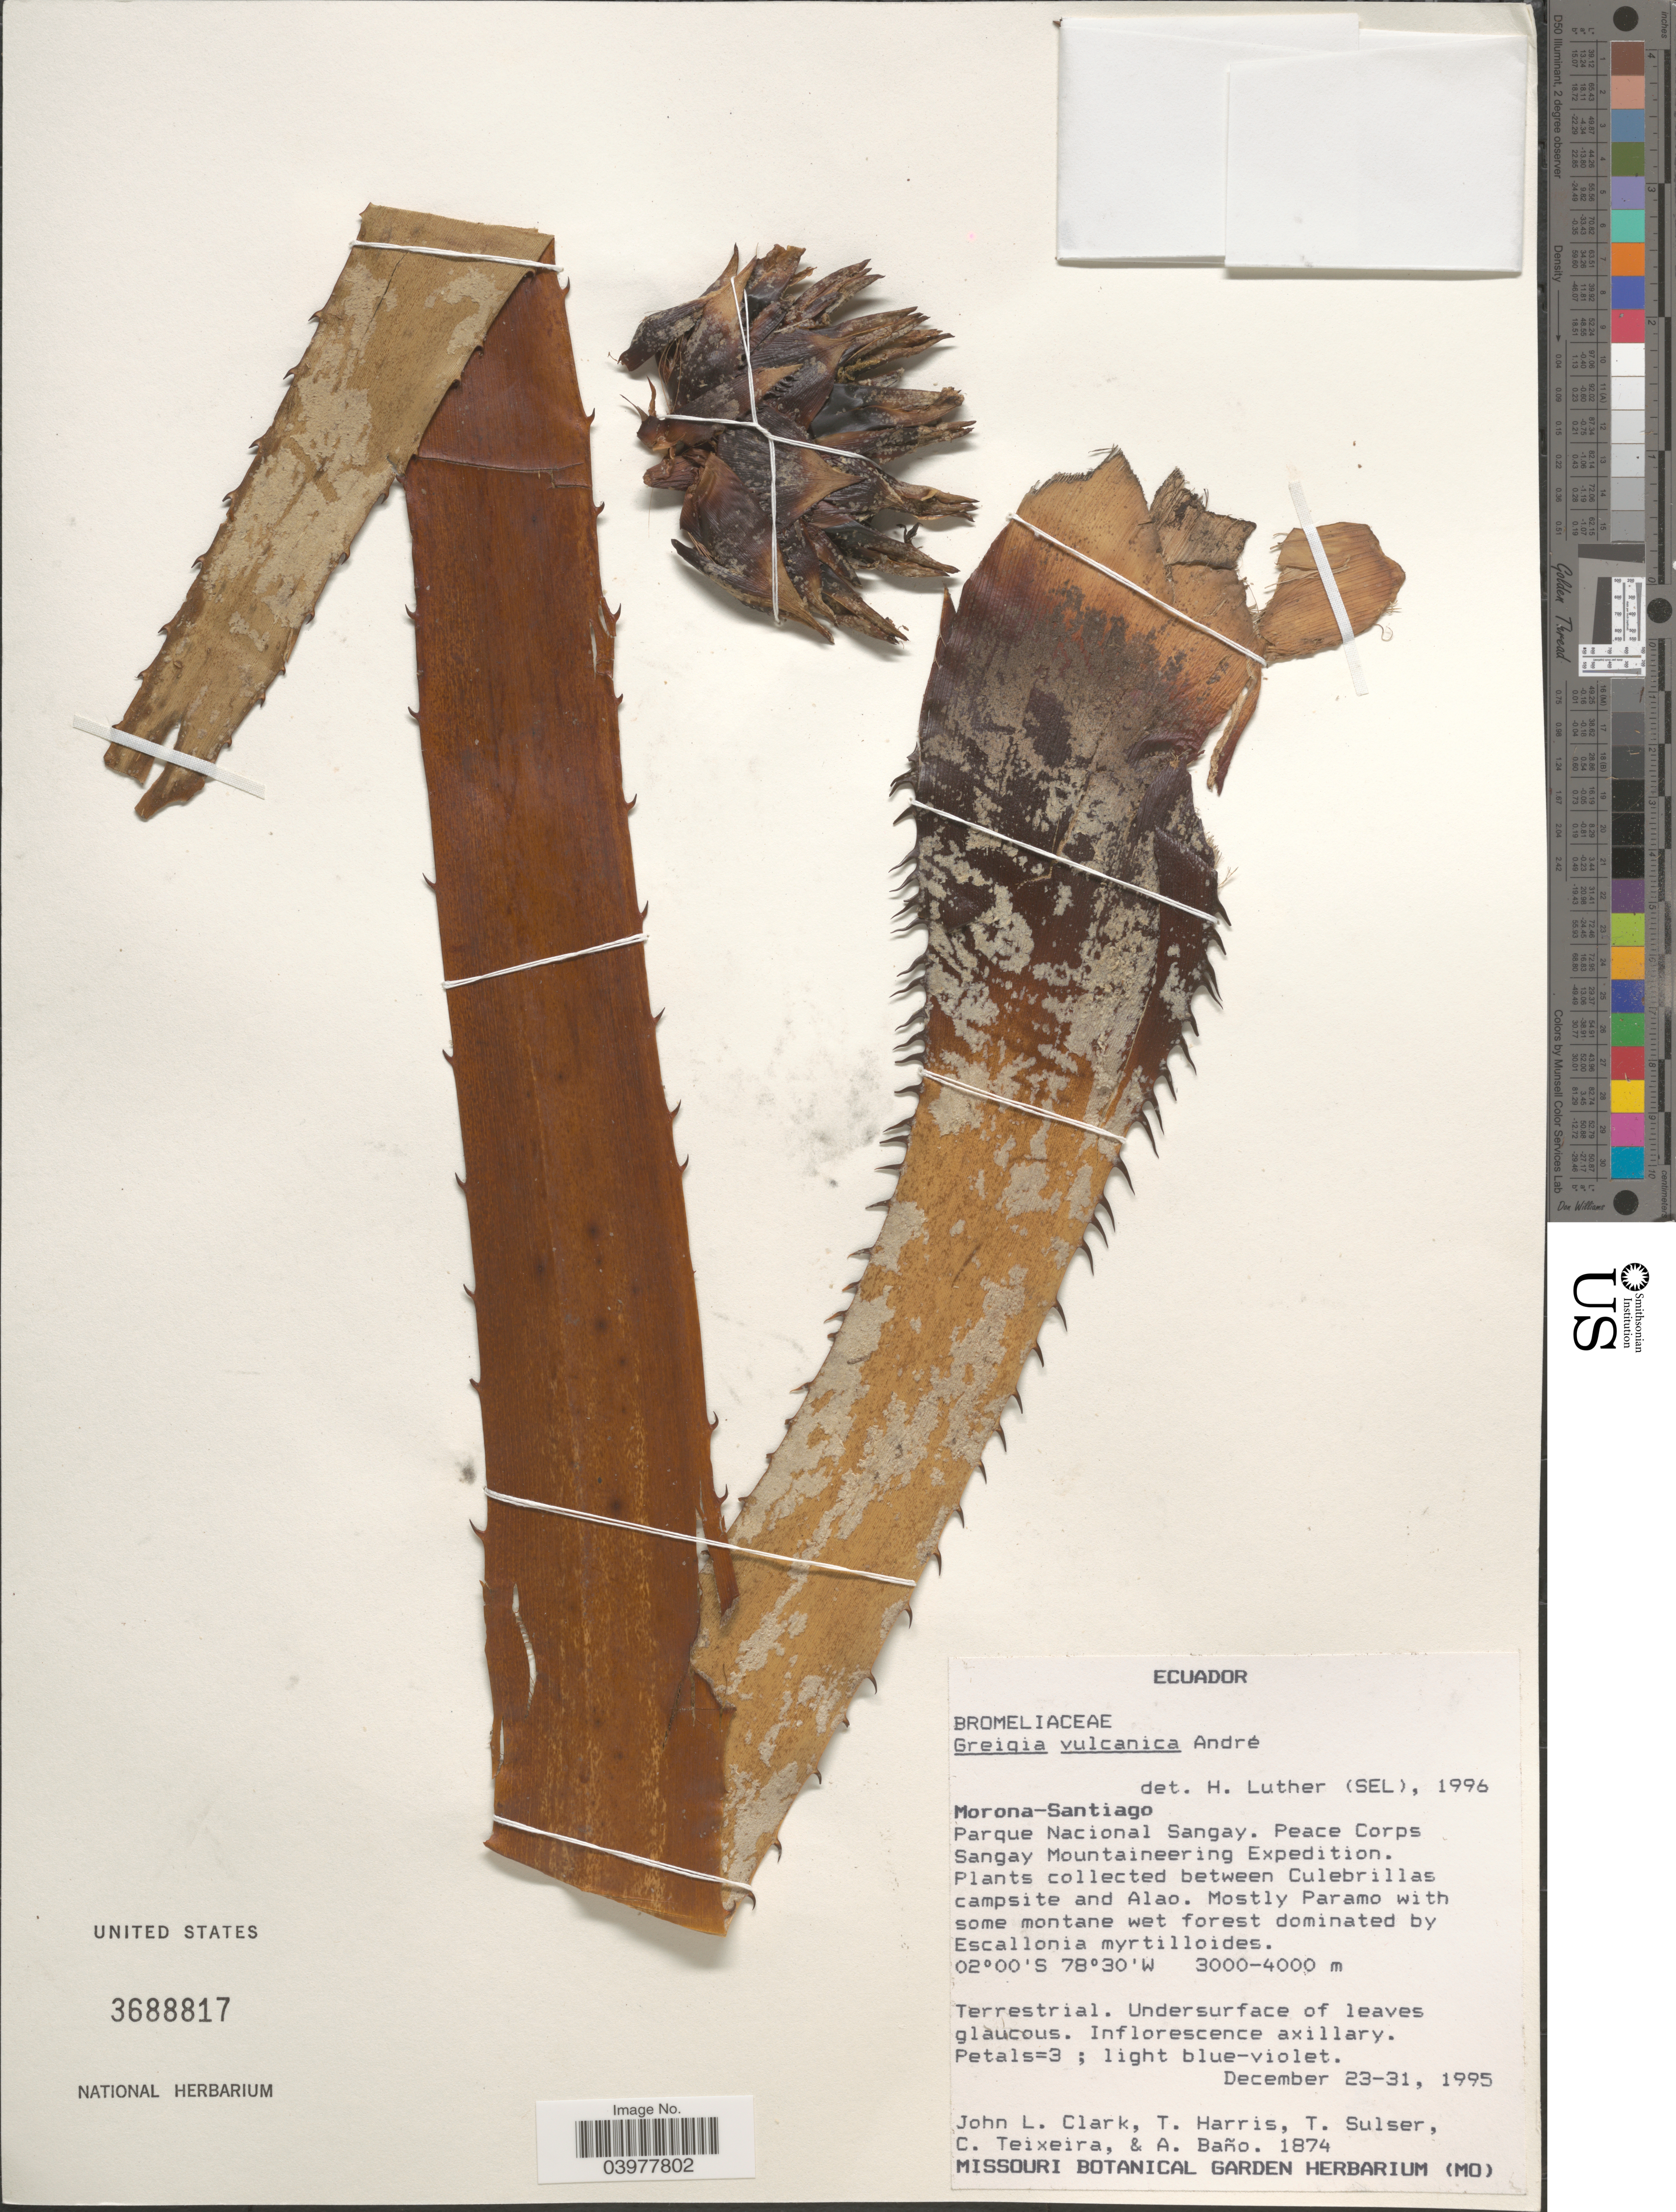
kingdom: Plantae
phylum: Tracheophyta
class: Liliopsida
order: Poales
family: Bromeliaceae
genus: Greigia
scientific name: Greigia vulcanica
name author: André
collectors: J. L. Clark, T. Harris, T. Sulser, C. Teixeira & A. Baño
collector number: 1874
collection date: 1995-12-23/1995-12-31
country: Ecuador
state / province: Morona-Santiago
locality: Parque Nacional Sangay. Peace Corps Sangay Mountaineering Expedition. Between Culebrillas campsite and Alao.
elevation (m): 3000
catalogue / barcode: US 3688817